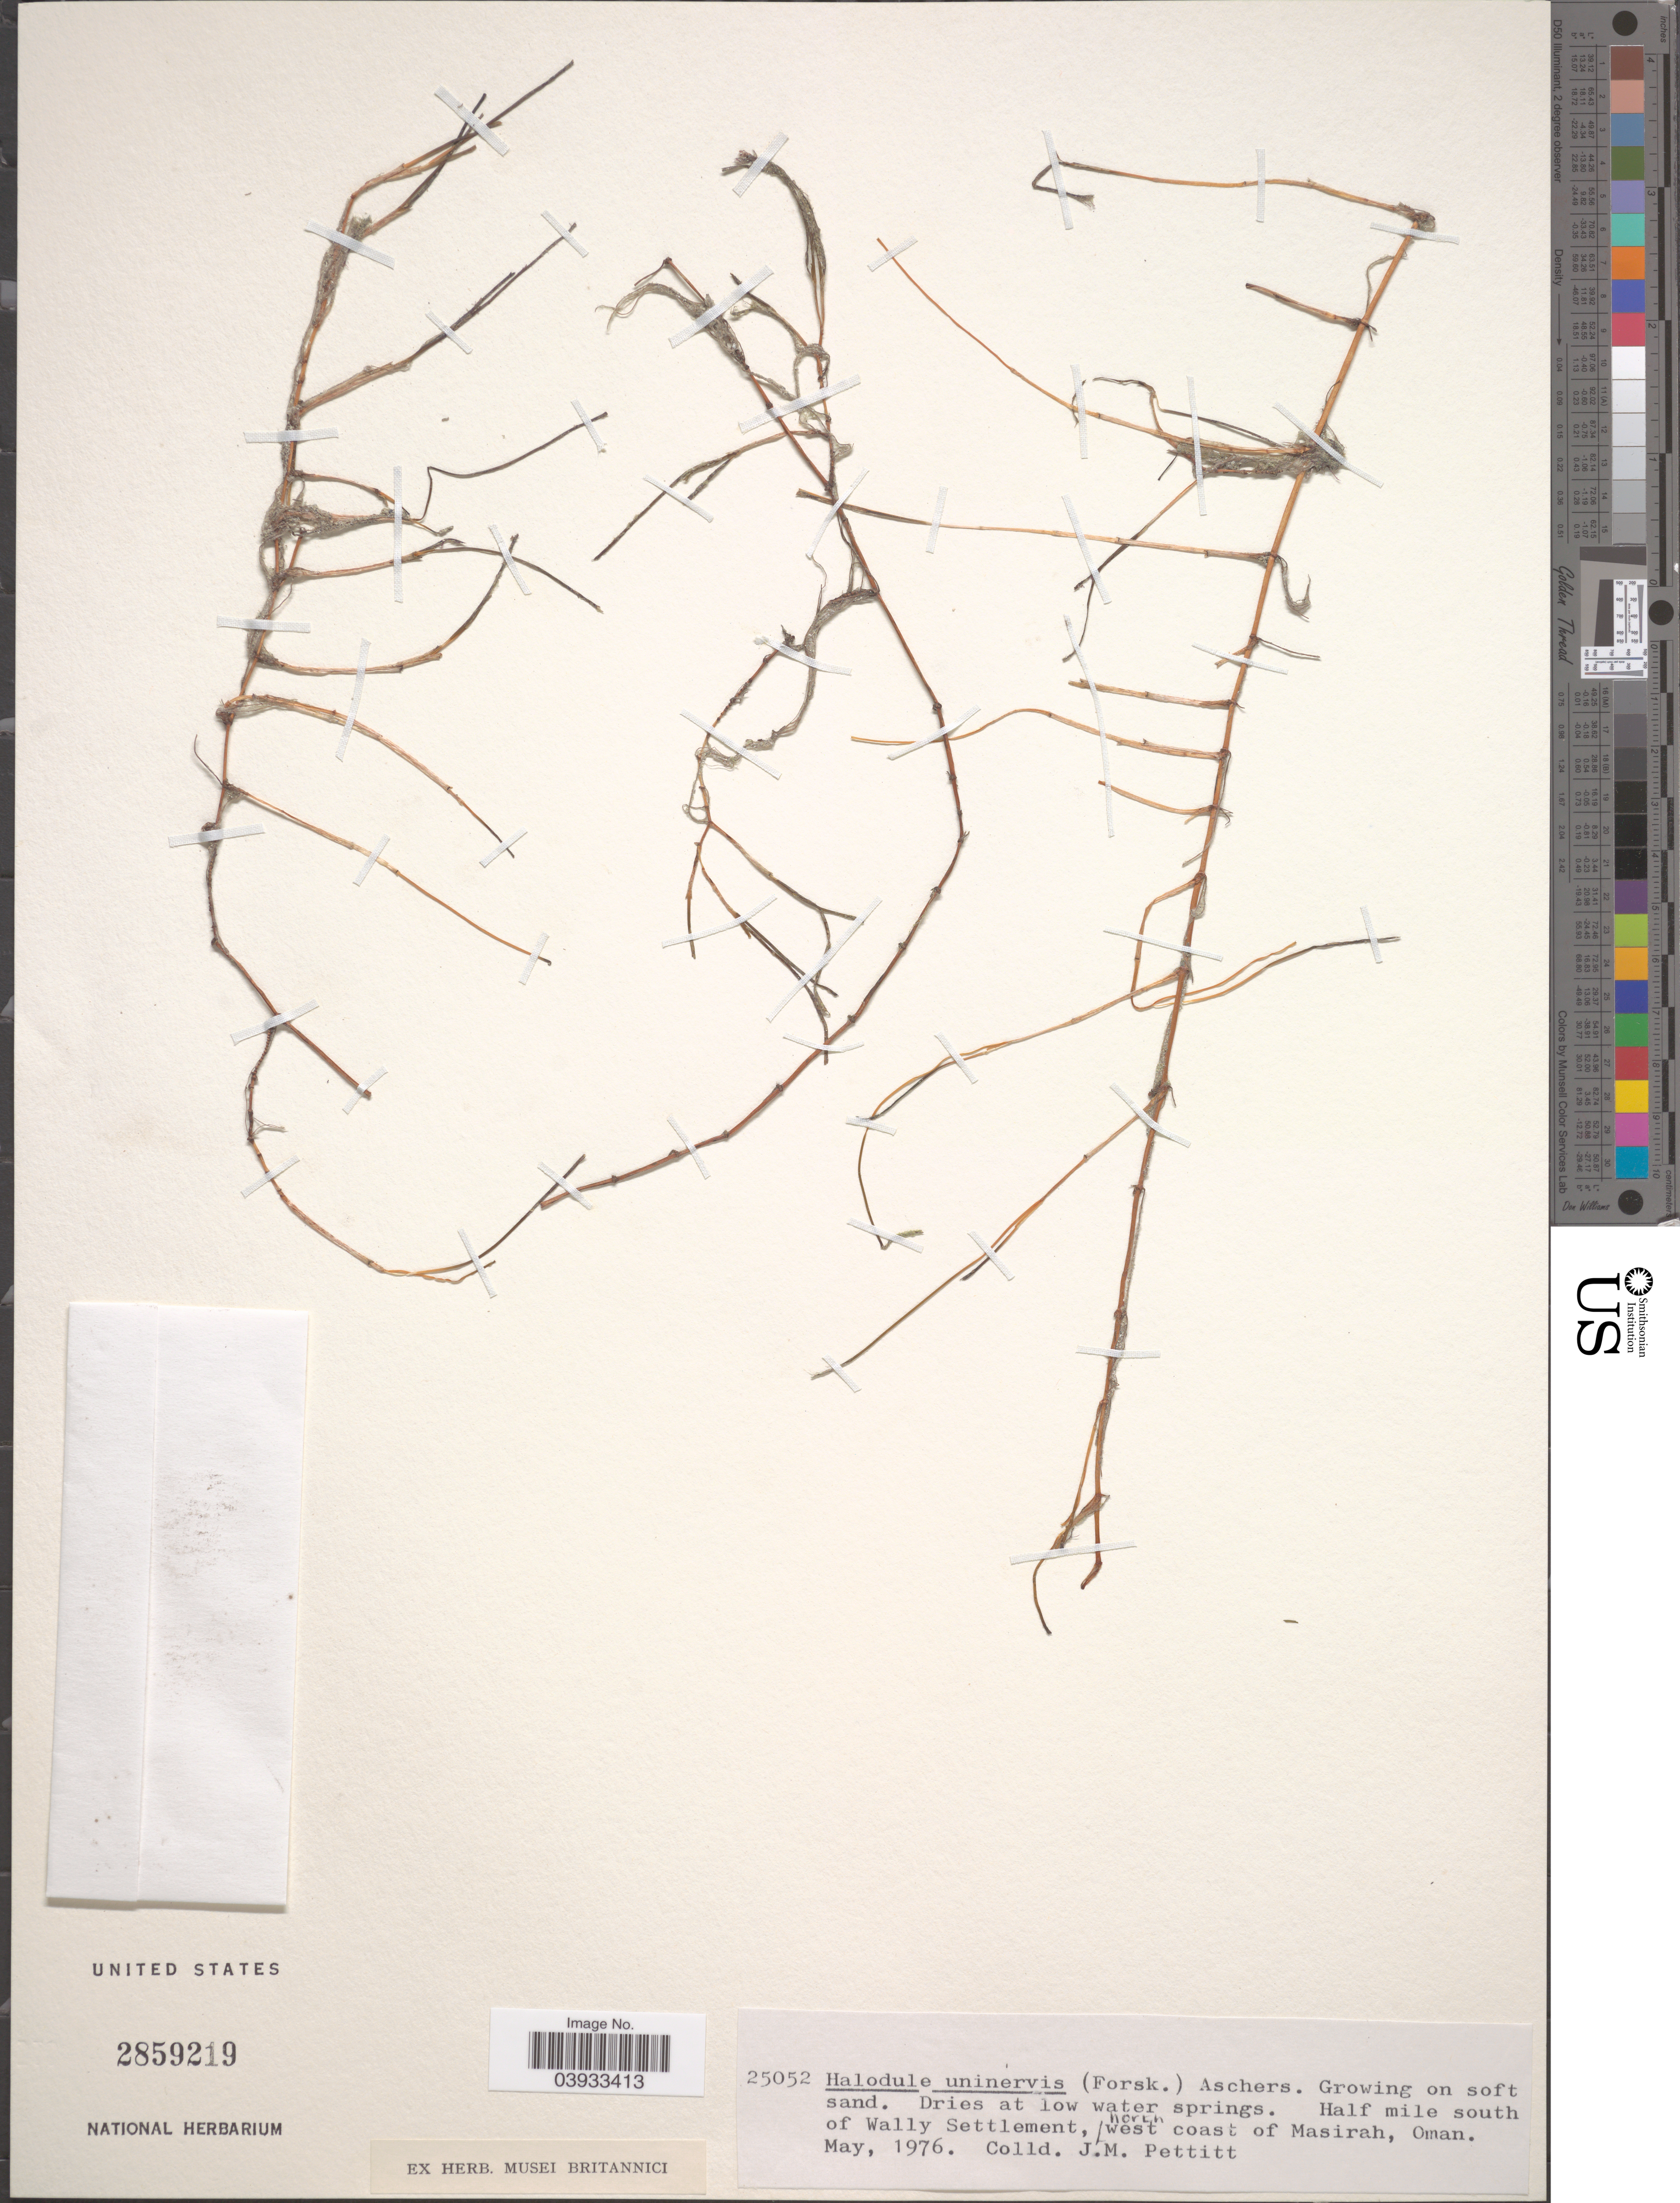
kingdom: Plantae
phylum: Tracheophyta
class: Liliopsida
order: Alismatales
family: Cymodoceaceae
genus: Halodule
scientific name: Halodule uninervis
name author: (Forssk.) Asch.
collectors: J. Pettitt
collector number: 25052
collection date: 1976-05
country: Oman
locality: Half mile south of Wally Settlement, nortwest coast of Masirah.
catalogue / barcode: US 2859219